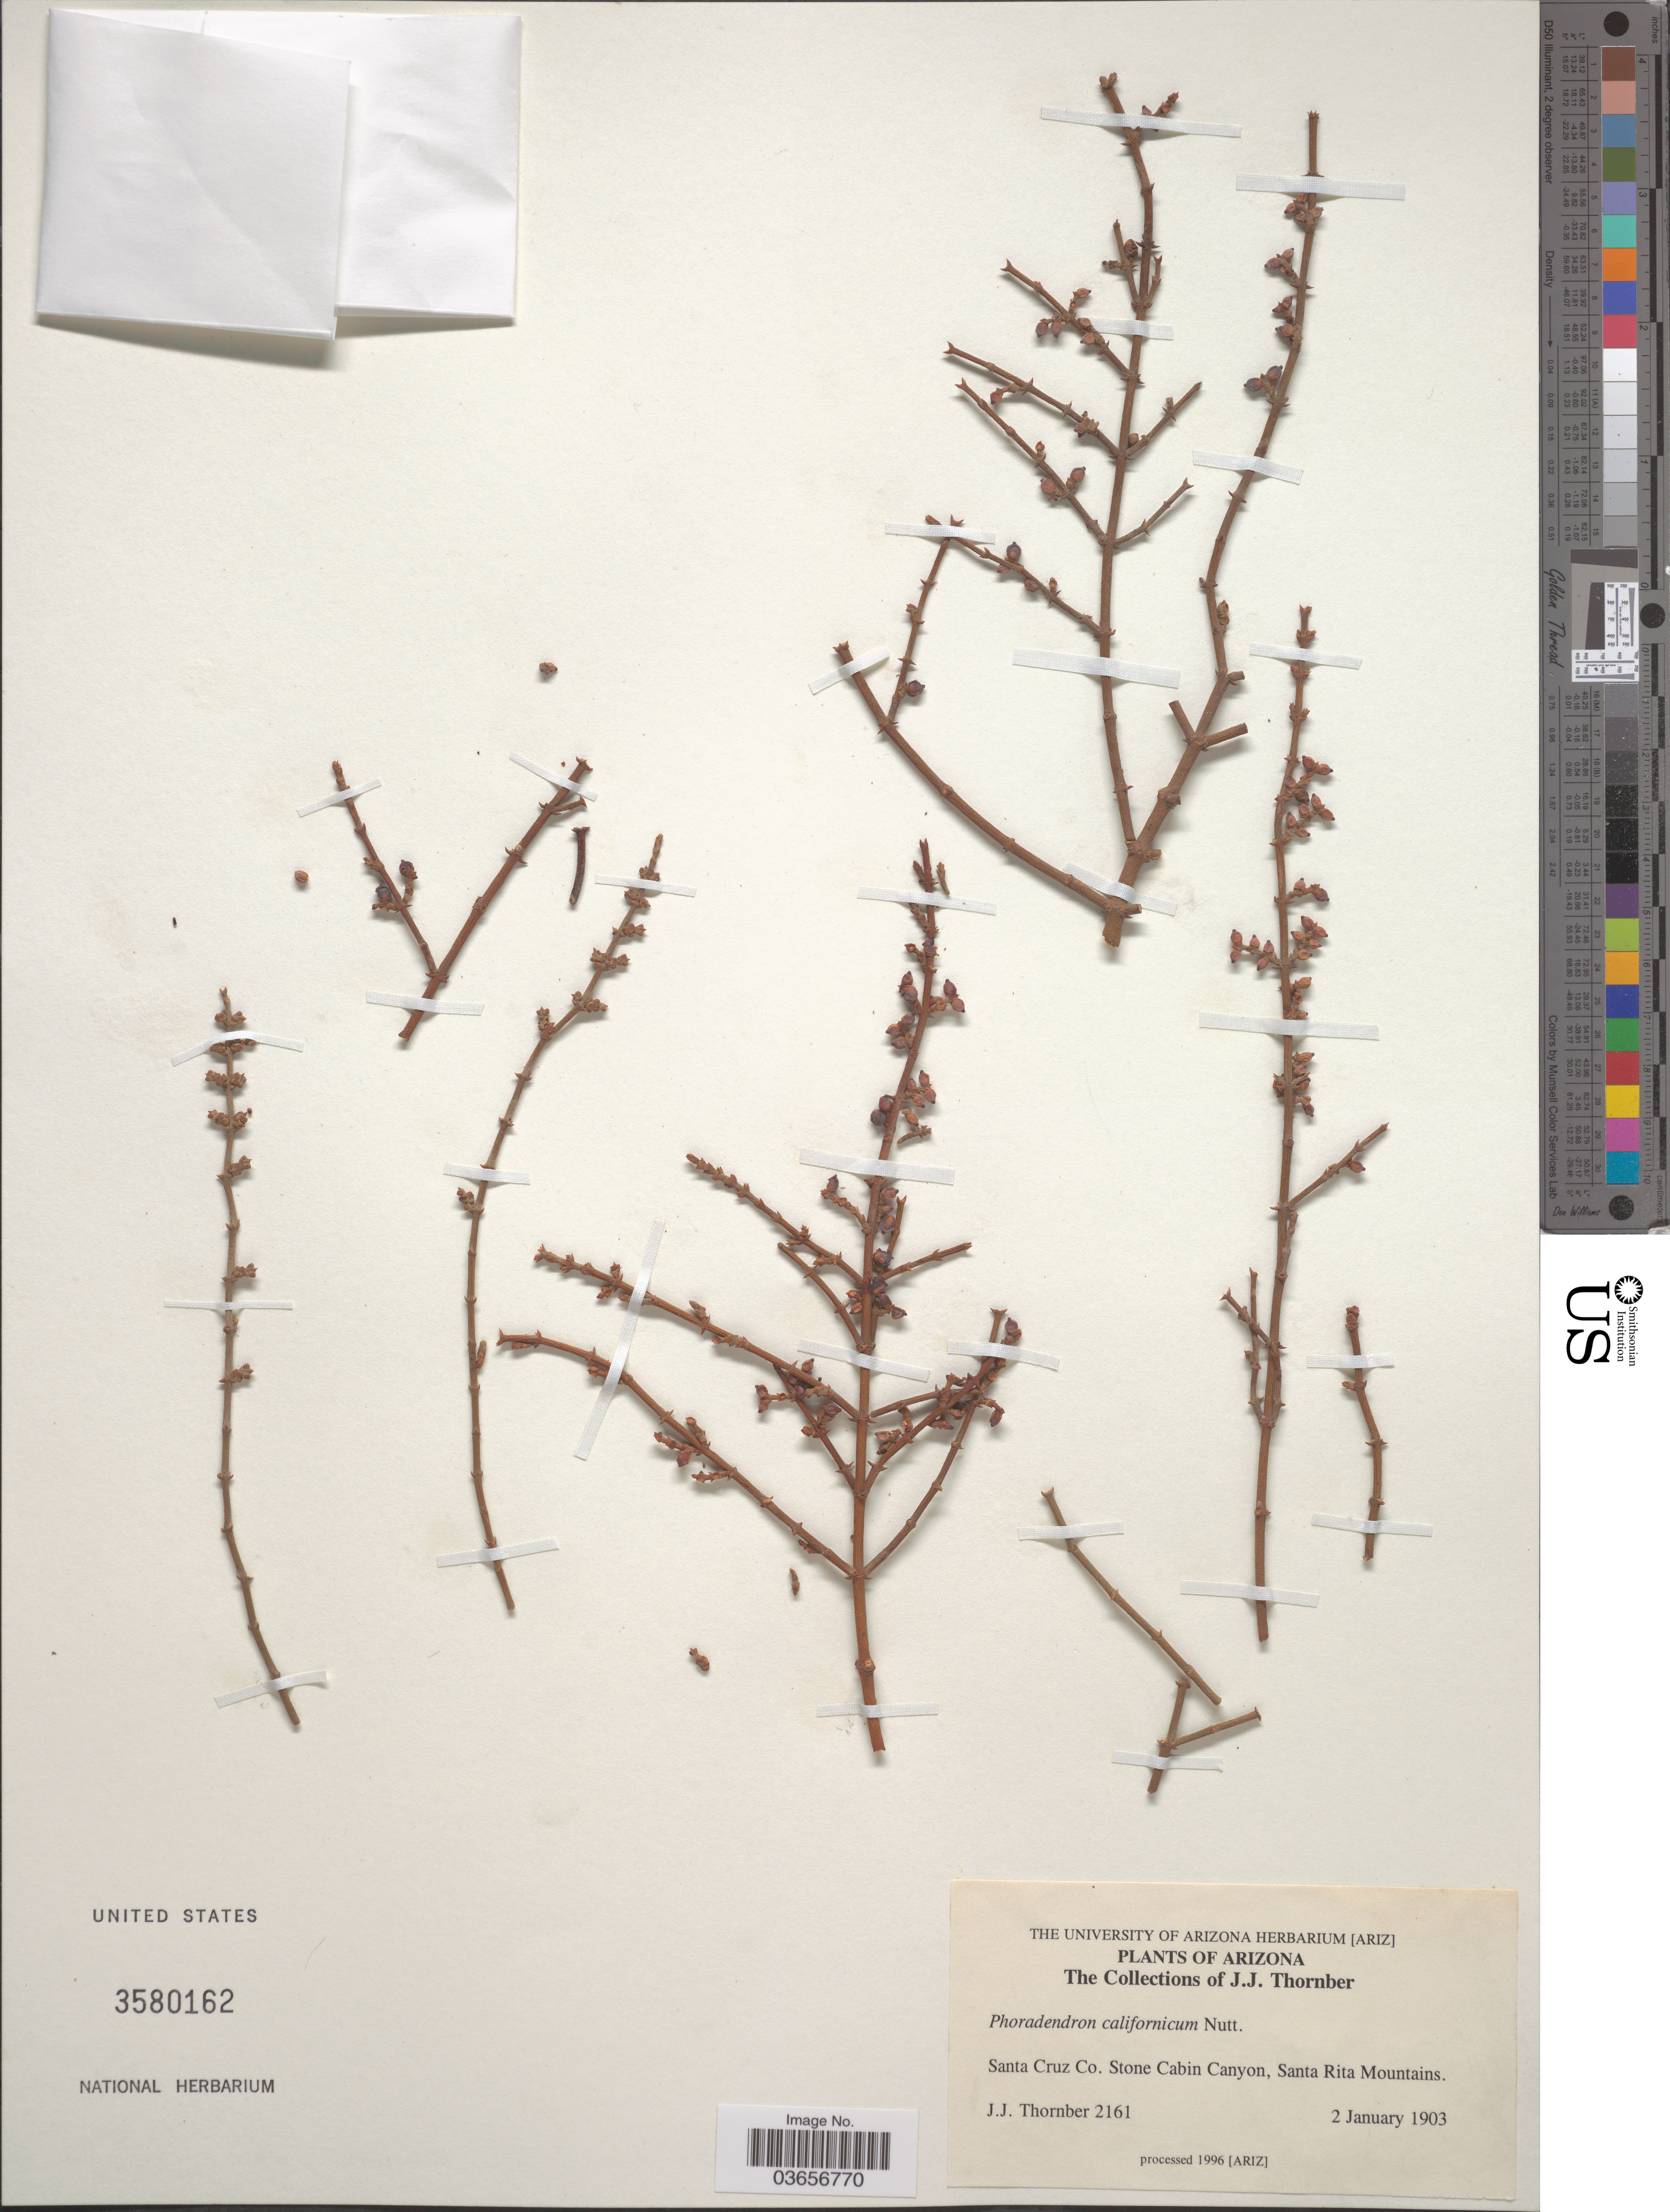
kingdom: Plantae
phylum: Tracheophyta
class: Magnoliopsida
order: Santalales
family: Viscaceae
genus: Phoradendron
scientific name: Phoradendron californicum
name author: Nutt.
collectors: J. Thornber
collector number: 2161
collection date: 1903-01-02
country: United States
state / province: Arizona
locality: Santa Cruz Co. Stone Cabin Canyon, Santa Rita Mountains.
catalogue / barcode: US 3580162